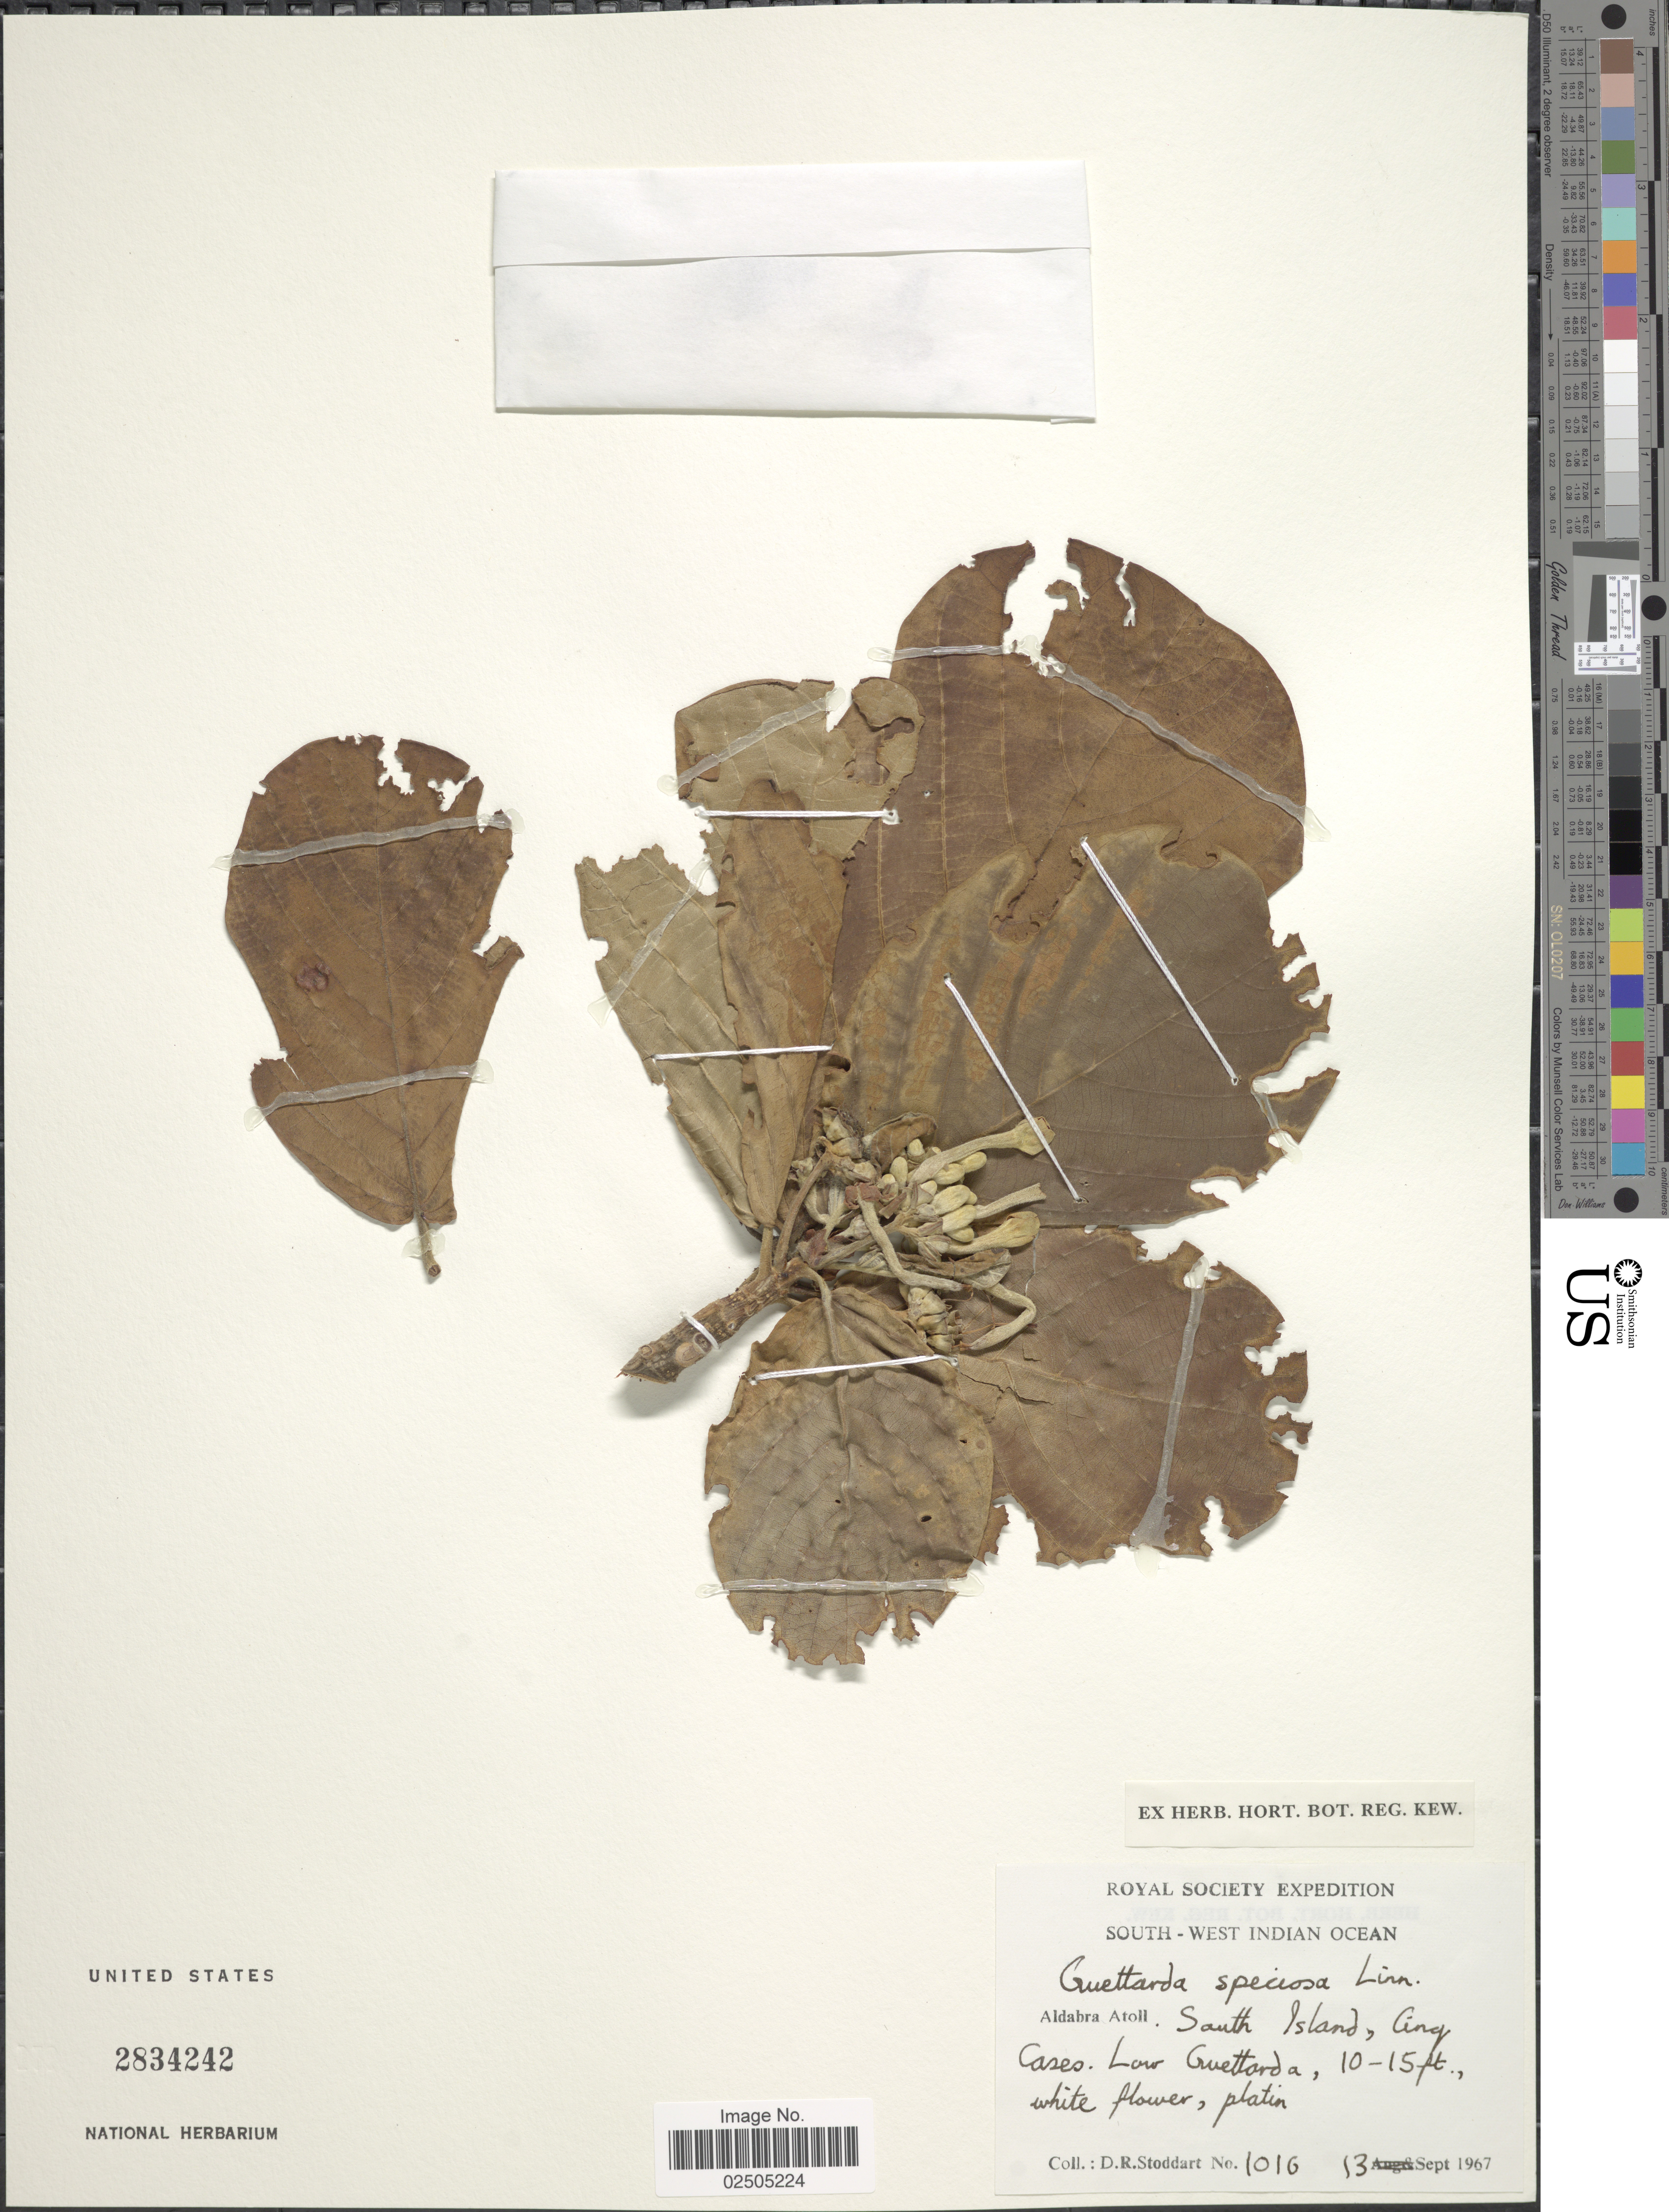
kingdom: Plantae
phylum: Tracheophyta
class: Magnoliopsida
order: Gentianales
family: Rubiaceae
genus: Guettarda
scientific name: Guettarda speciosa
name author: L.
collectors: D. R. Stoddart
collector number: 1016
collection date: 1967-09-13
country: Seychelles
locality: South West Indian Ocean, Aldabra Atoll, South Island, Cinq Cases.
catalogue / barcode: US 2834242